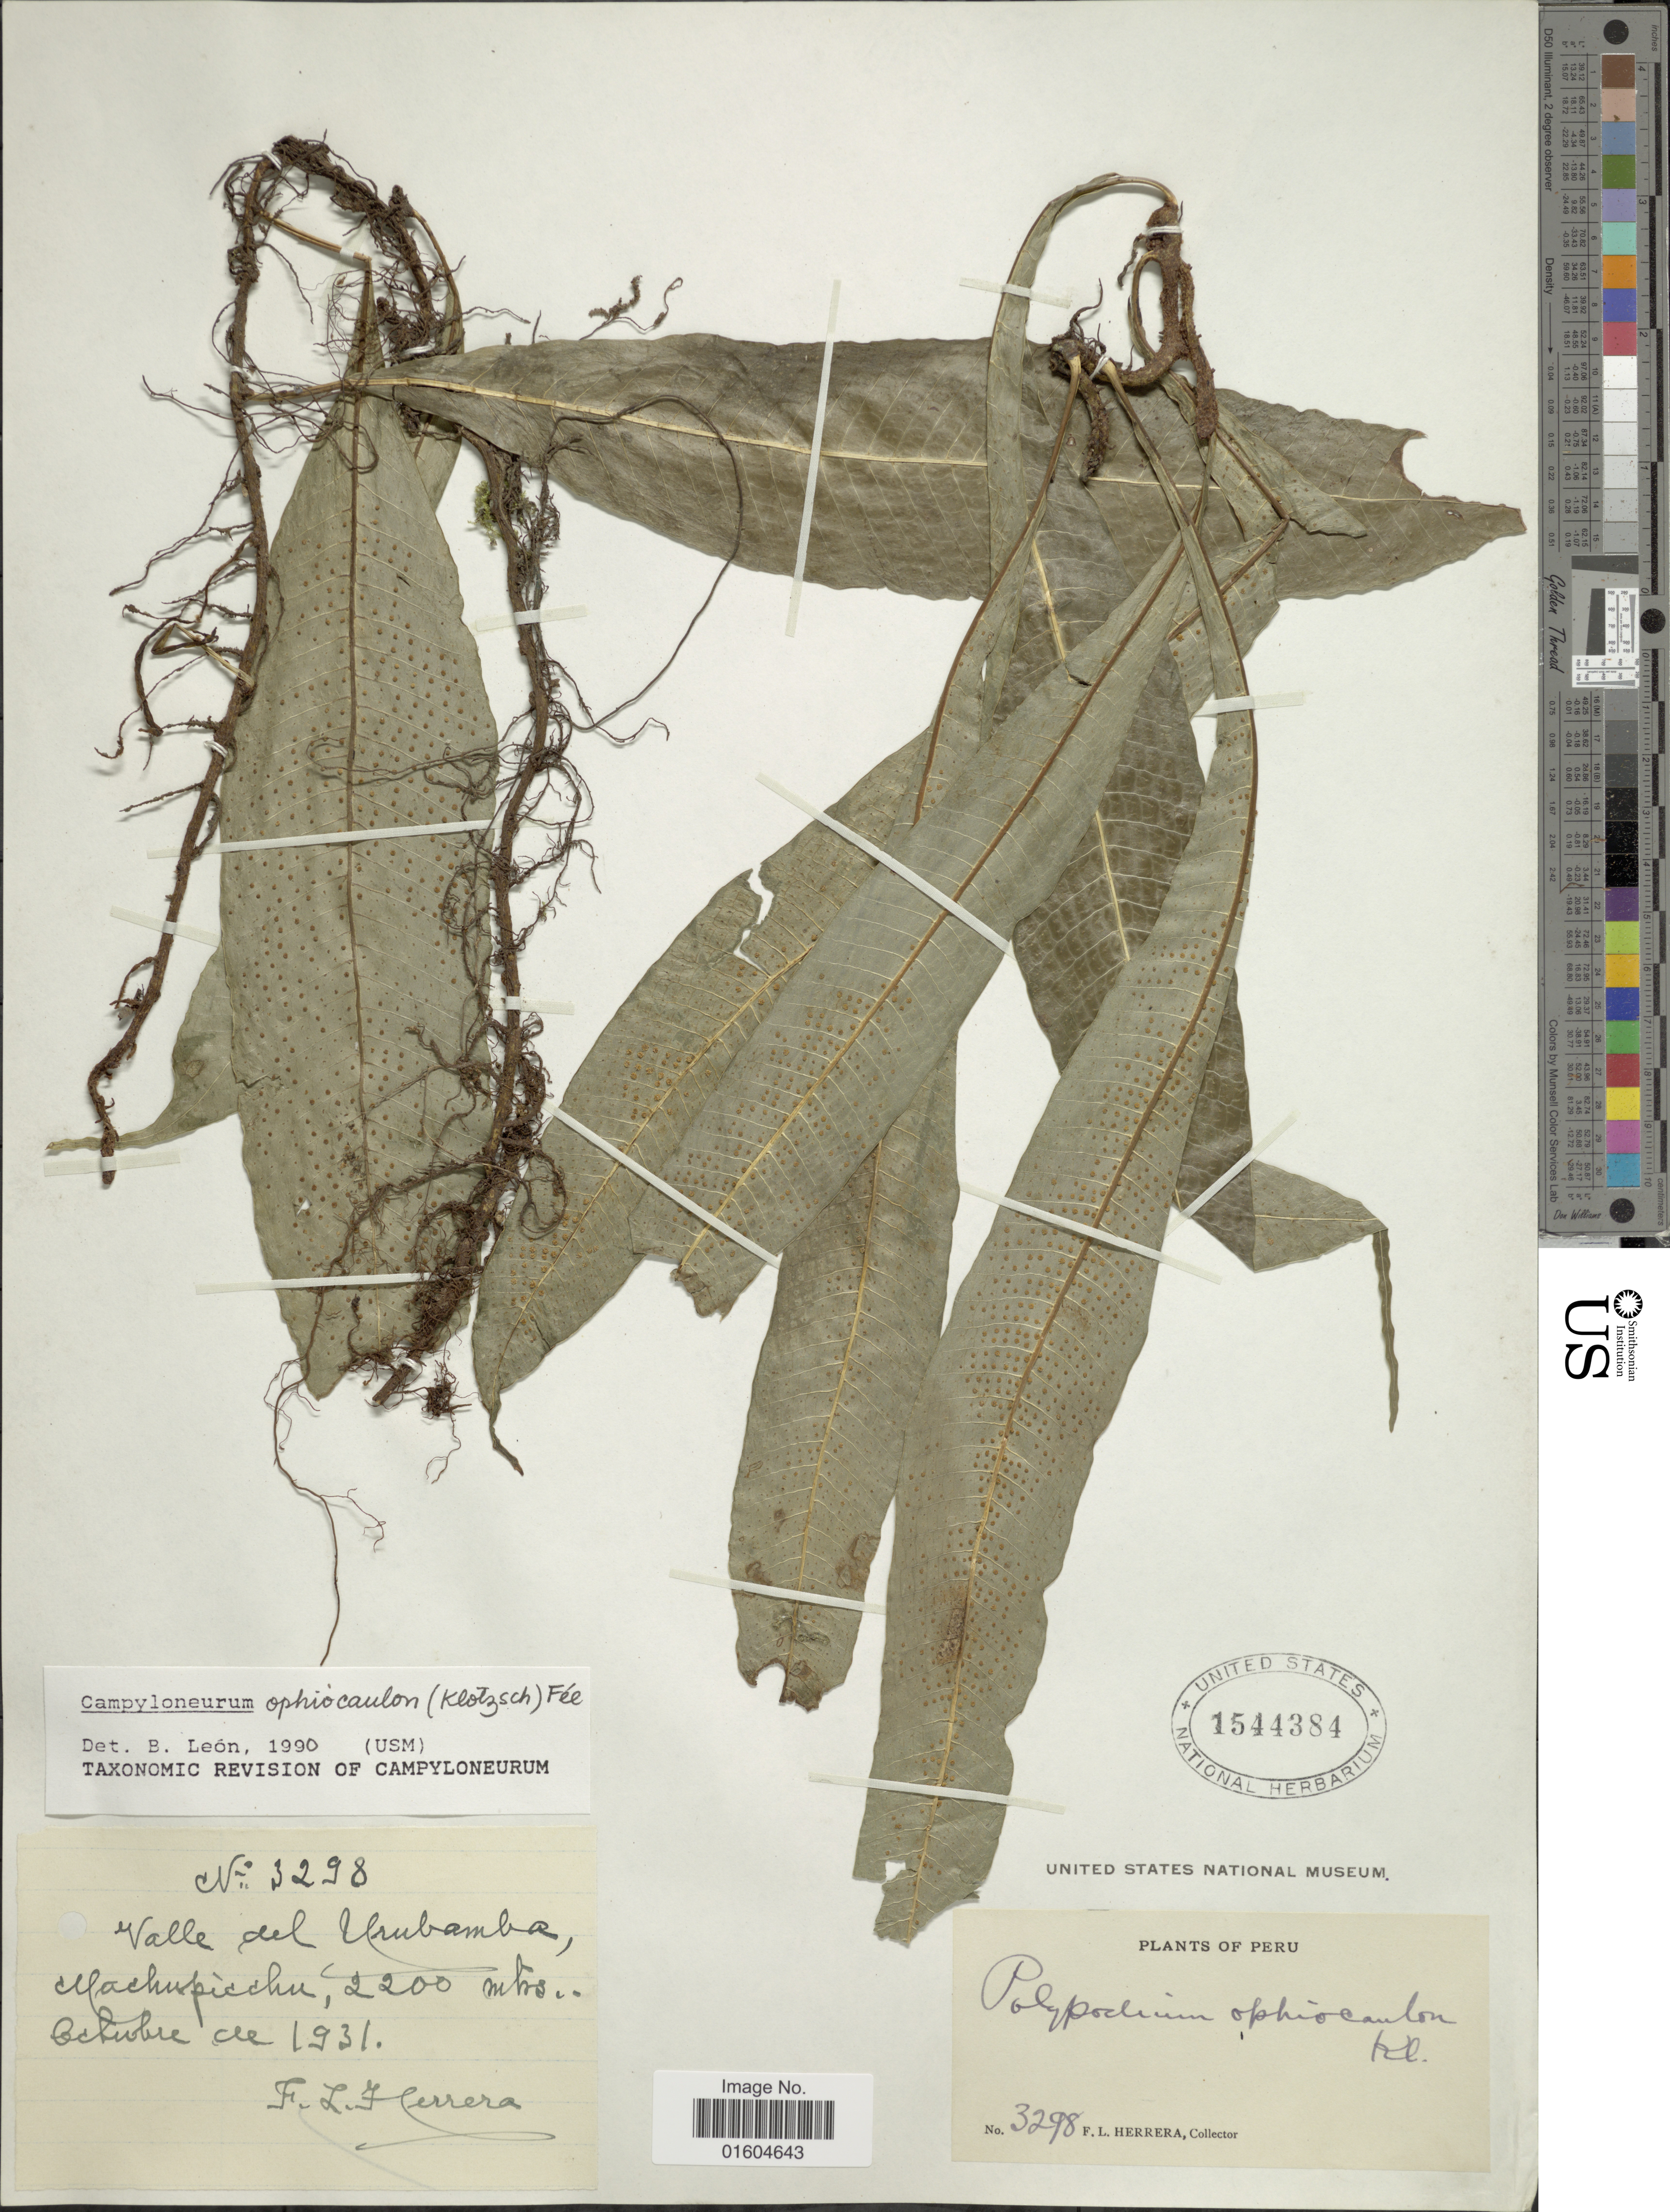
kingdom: Plantae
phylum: Tracheophyta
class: Polypodiopsida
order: Polypodiales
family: Polypodiaceae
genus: Campyloneurum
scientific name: Campyloneurum ophiocaulon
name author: (Klotzsch) Fée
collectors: F. L. Herrera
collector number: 3298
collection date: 1931-10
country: Peru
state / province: Cusco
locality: Valle del Urubamba, Machu Picchu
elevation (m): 2200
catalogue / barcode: US 1544384